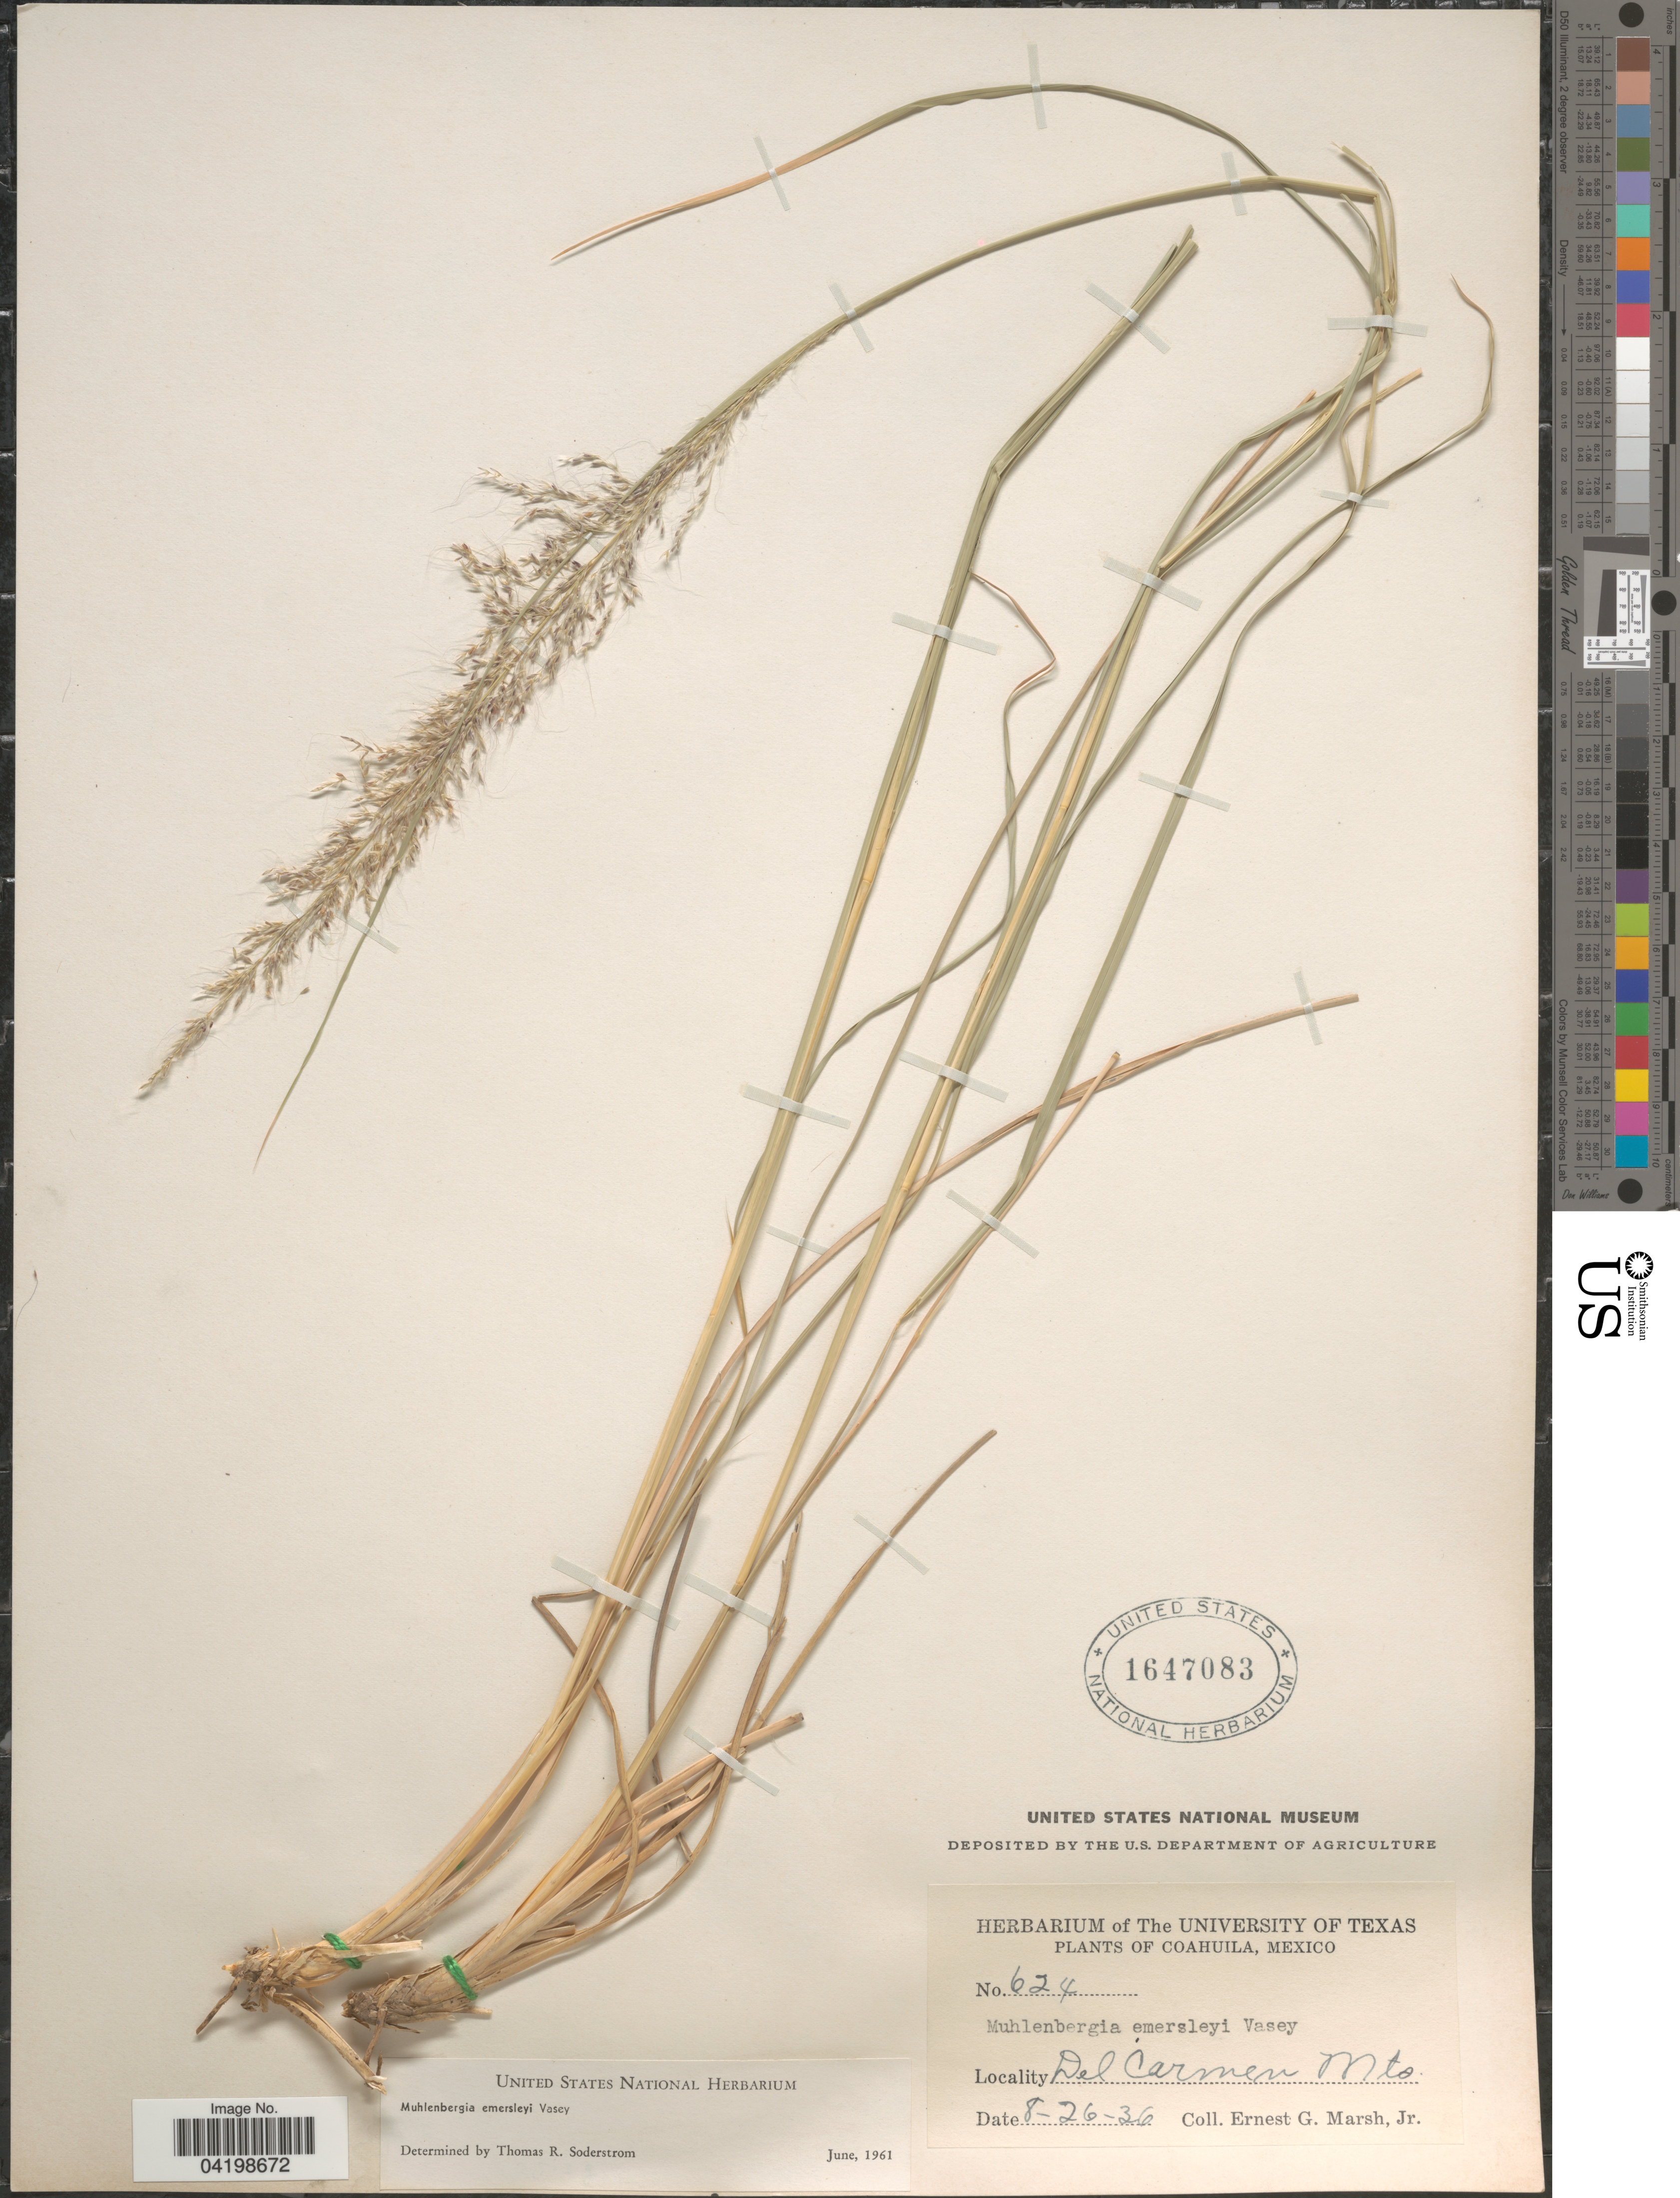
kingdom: Plantae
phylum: Tracheophyta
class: Liliopsida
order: Poales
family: Poaceae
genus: Muhlenbergia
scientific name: Muhlenbergia emersleyi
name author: Vasey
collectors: E. G. Marsh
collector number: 624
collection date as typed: Transcribed d/m/y: 26/8/36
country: Mexico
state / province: Coahuila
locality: Del Carmen Mts.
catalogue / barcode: US 1647083